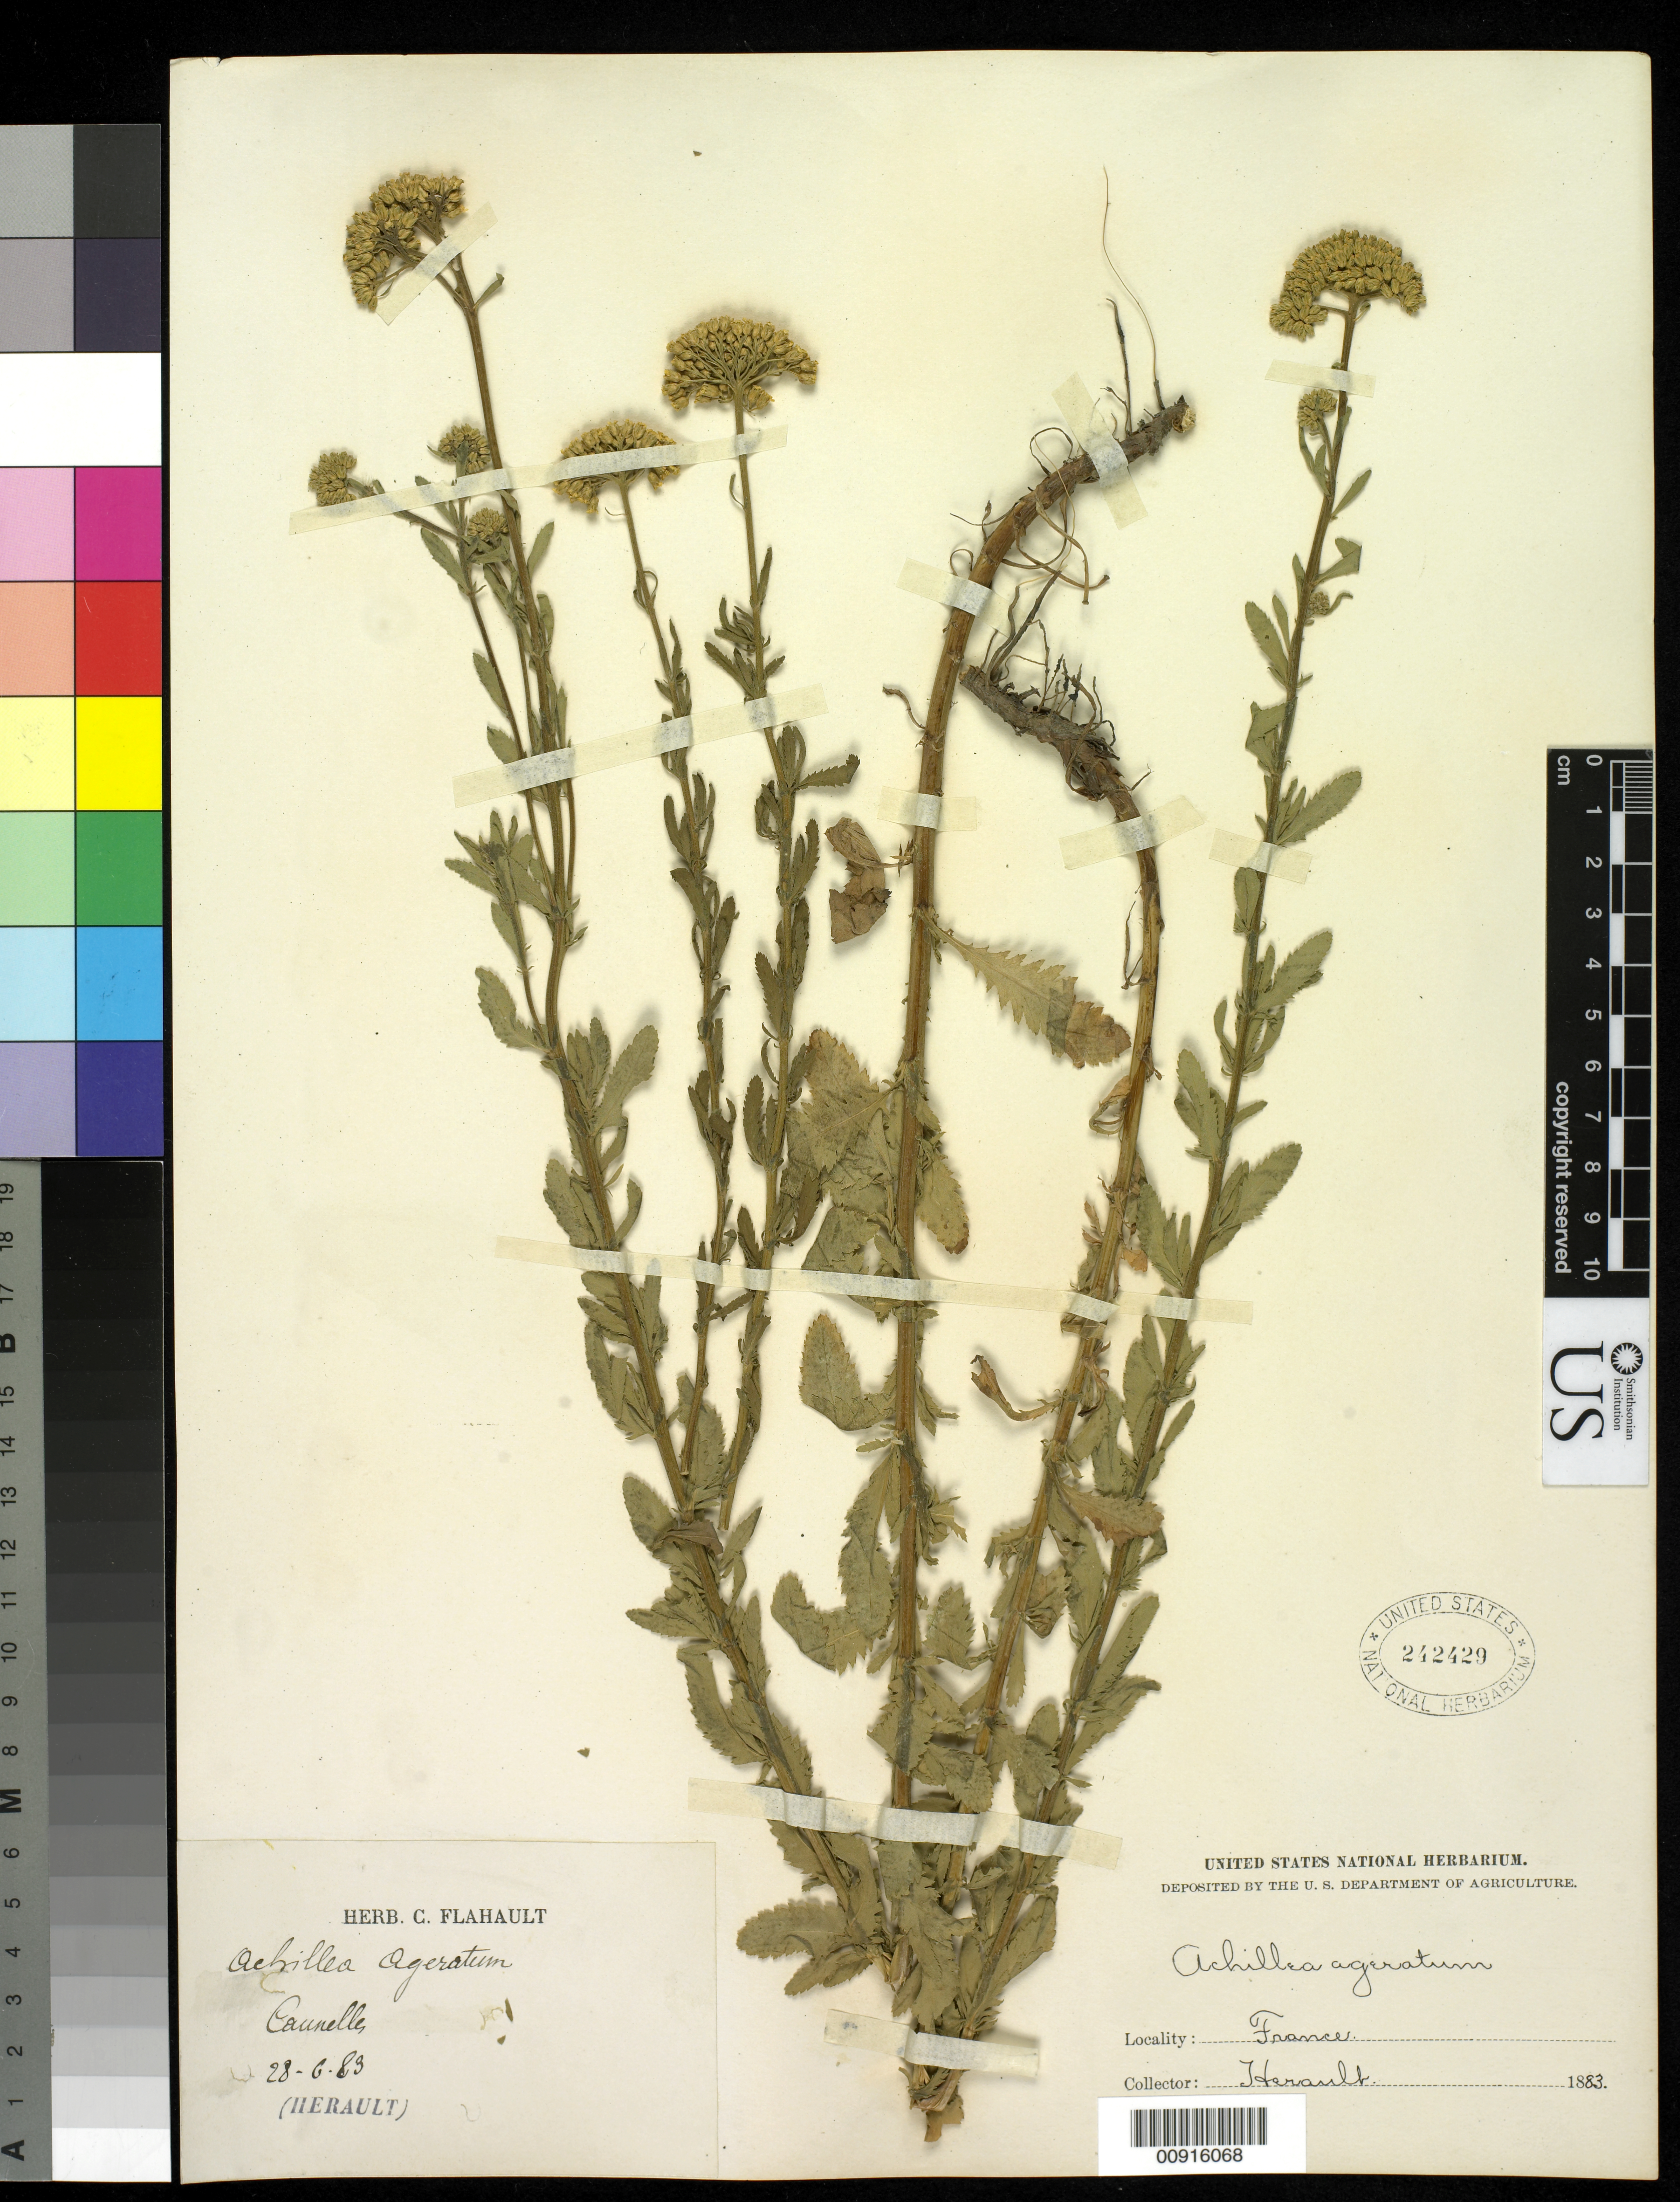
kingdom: Plantae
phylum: Tracheophyta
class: Magnoliopsida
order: Asterales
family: Asteraceae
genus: Achillea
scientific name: Achillea ageratum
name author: L.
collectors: C. H. Flahault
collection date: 1883-06-28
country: France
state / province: Occitanie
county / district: Hérault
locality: Caunelle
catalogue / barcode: US 242429